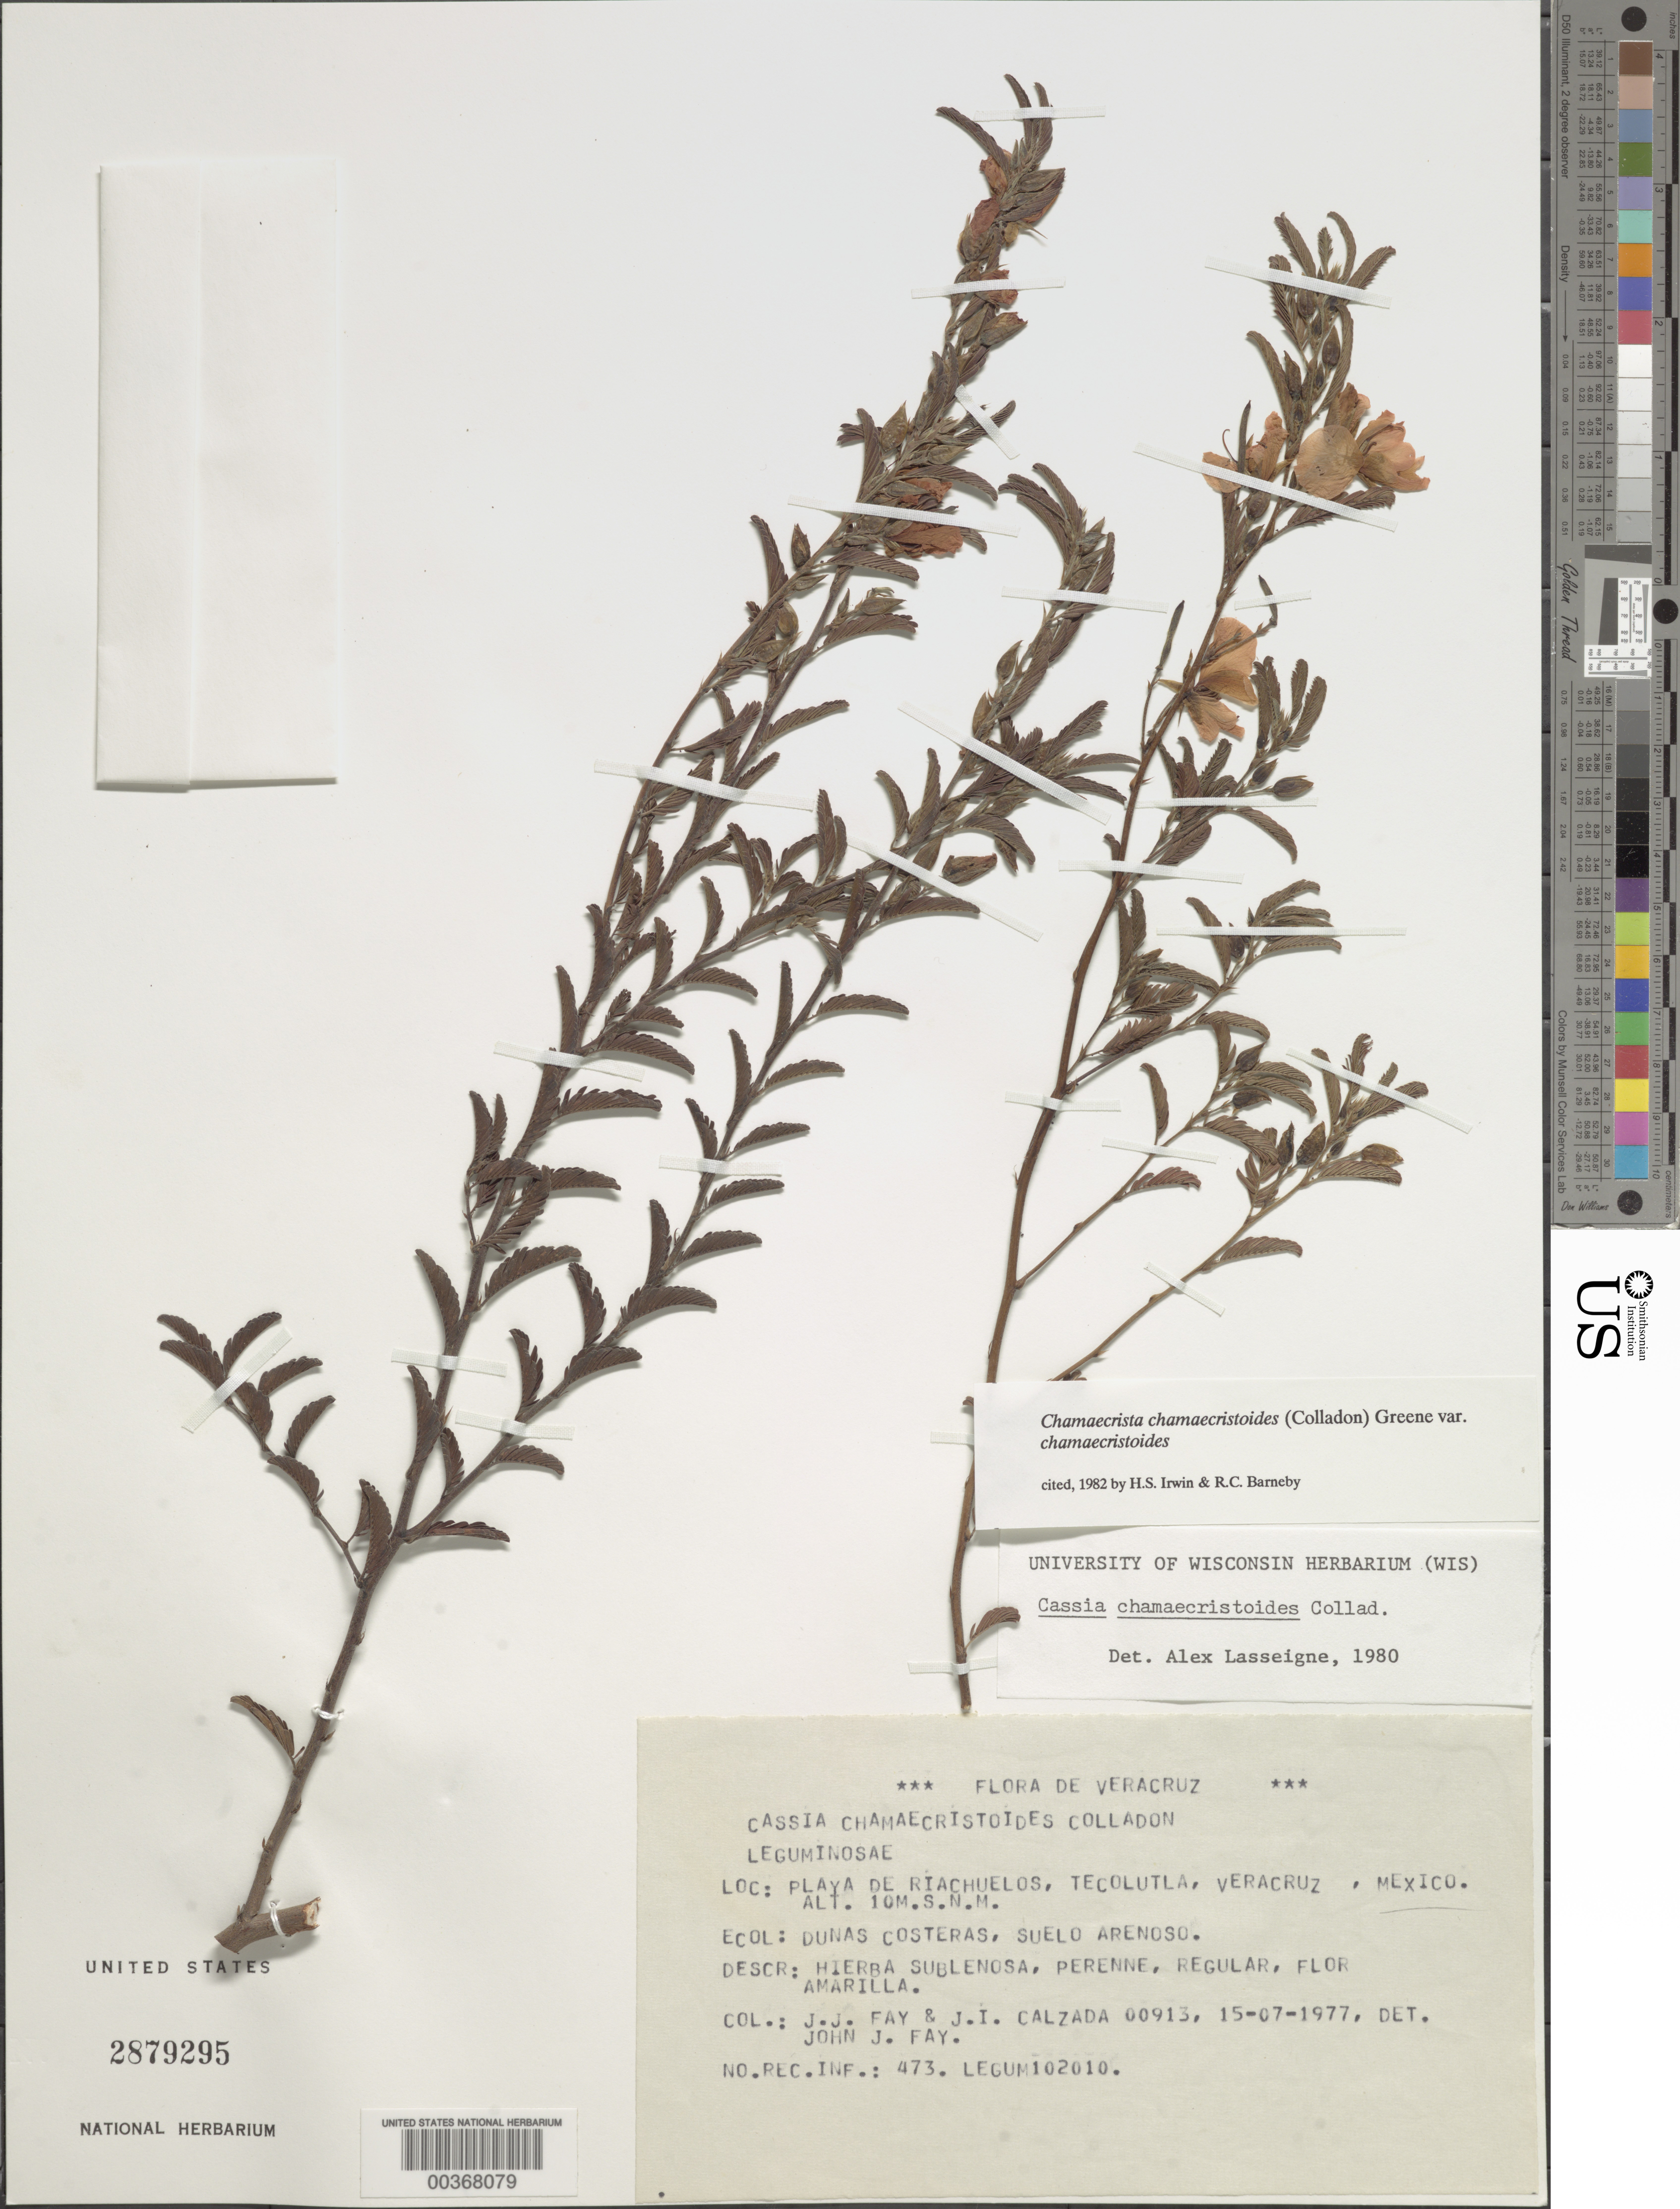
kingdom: Plantae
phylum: Tracheophyta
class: Magnoliopsida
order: Fabales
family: Fabaceae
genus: Chamaecrista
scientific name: Chamaecrista chamaecristoides var. chamaecristoides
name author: (Collad.) Greene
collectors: J. J. Fay & J. I. Calzada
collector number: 913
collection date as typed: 15 Jul 1977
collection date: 1977-07-15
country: Mexico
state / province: Veracruz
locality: Playa de riachuelos, tecolutla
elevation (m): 10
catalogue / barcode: US 2879295